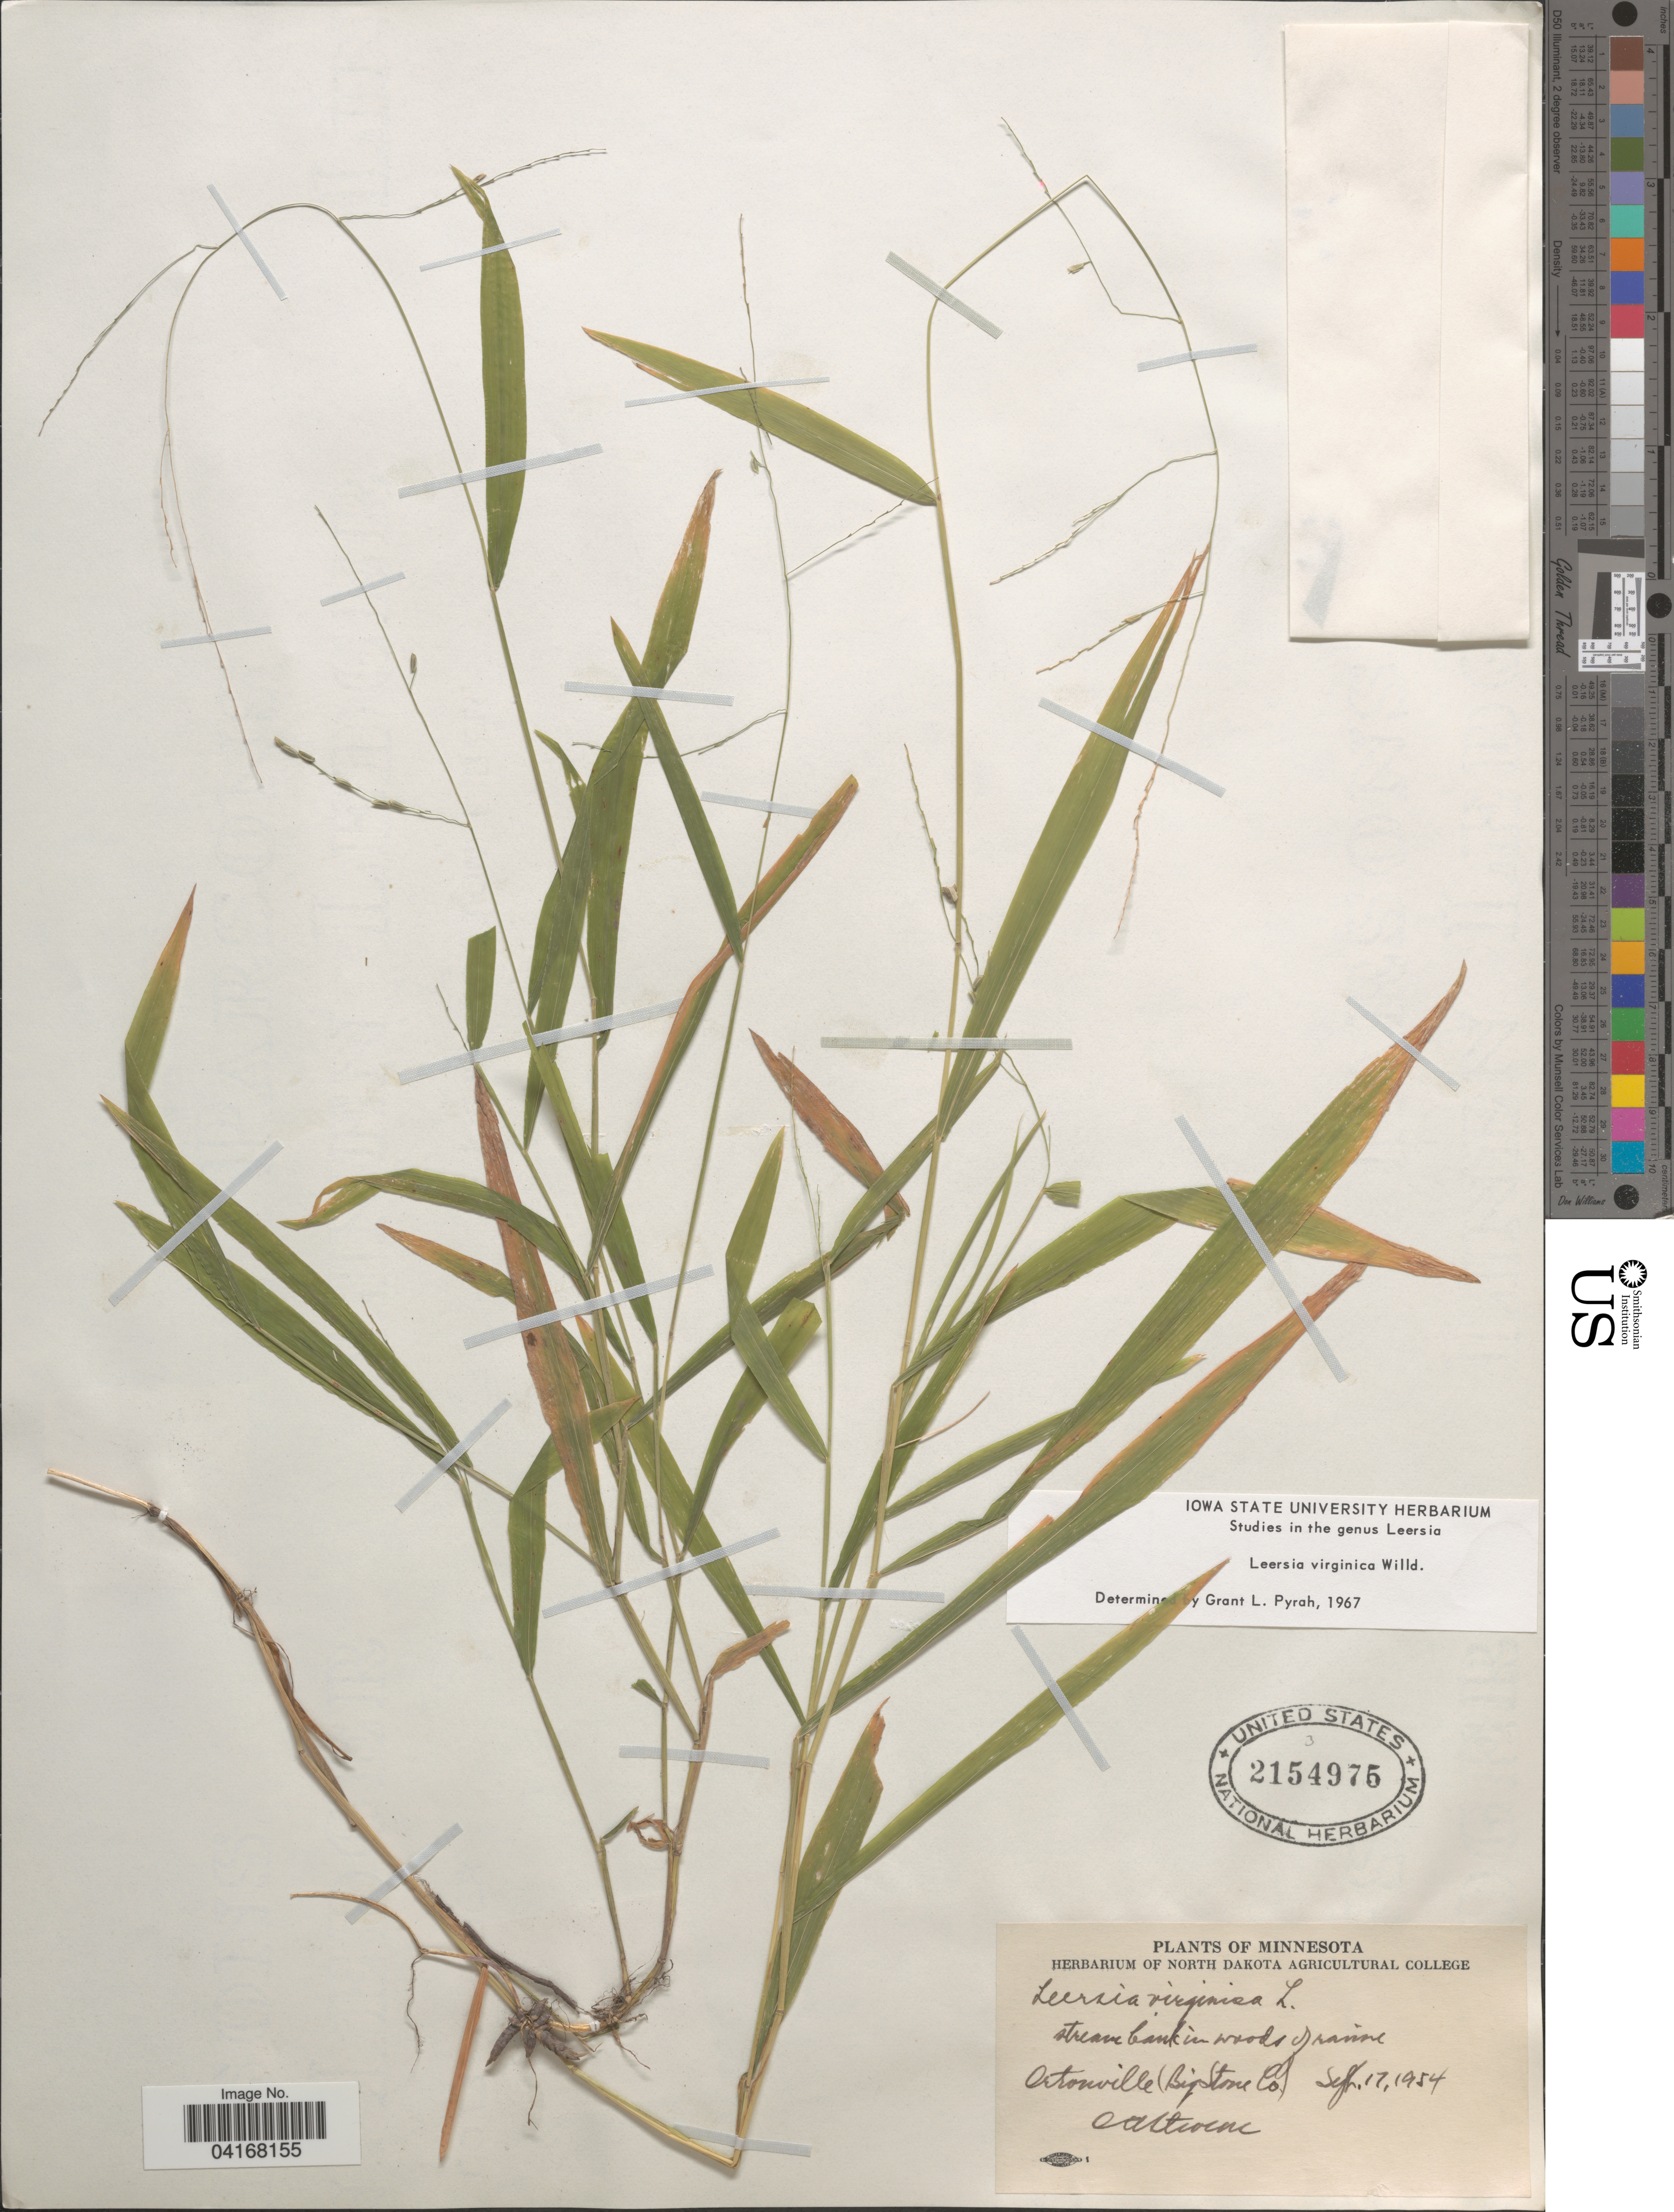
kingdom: Plantae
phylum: Tracheophyta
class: Liliopsida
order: Poales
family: Poaceae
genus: Leersia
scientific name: Leersia virginica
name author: Willd.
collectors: O. A. Stevens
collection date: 1954-09-17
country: United States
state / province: Minnesota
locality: Stream bank in woods of ravine Ortonville (Big Stone Co).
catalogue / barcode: US 2154975